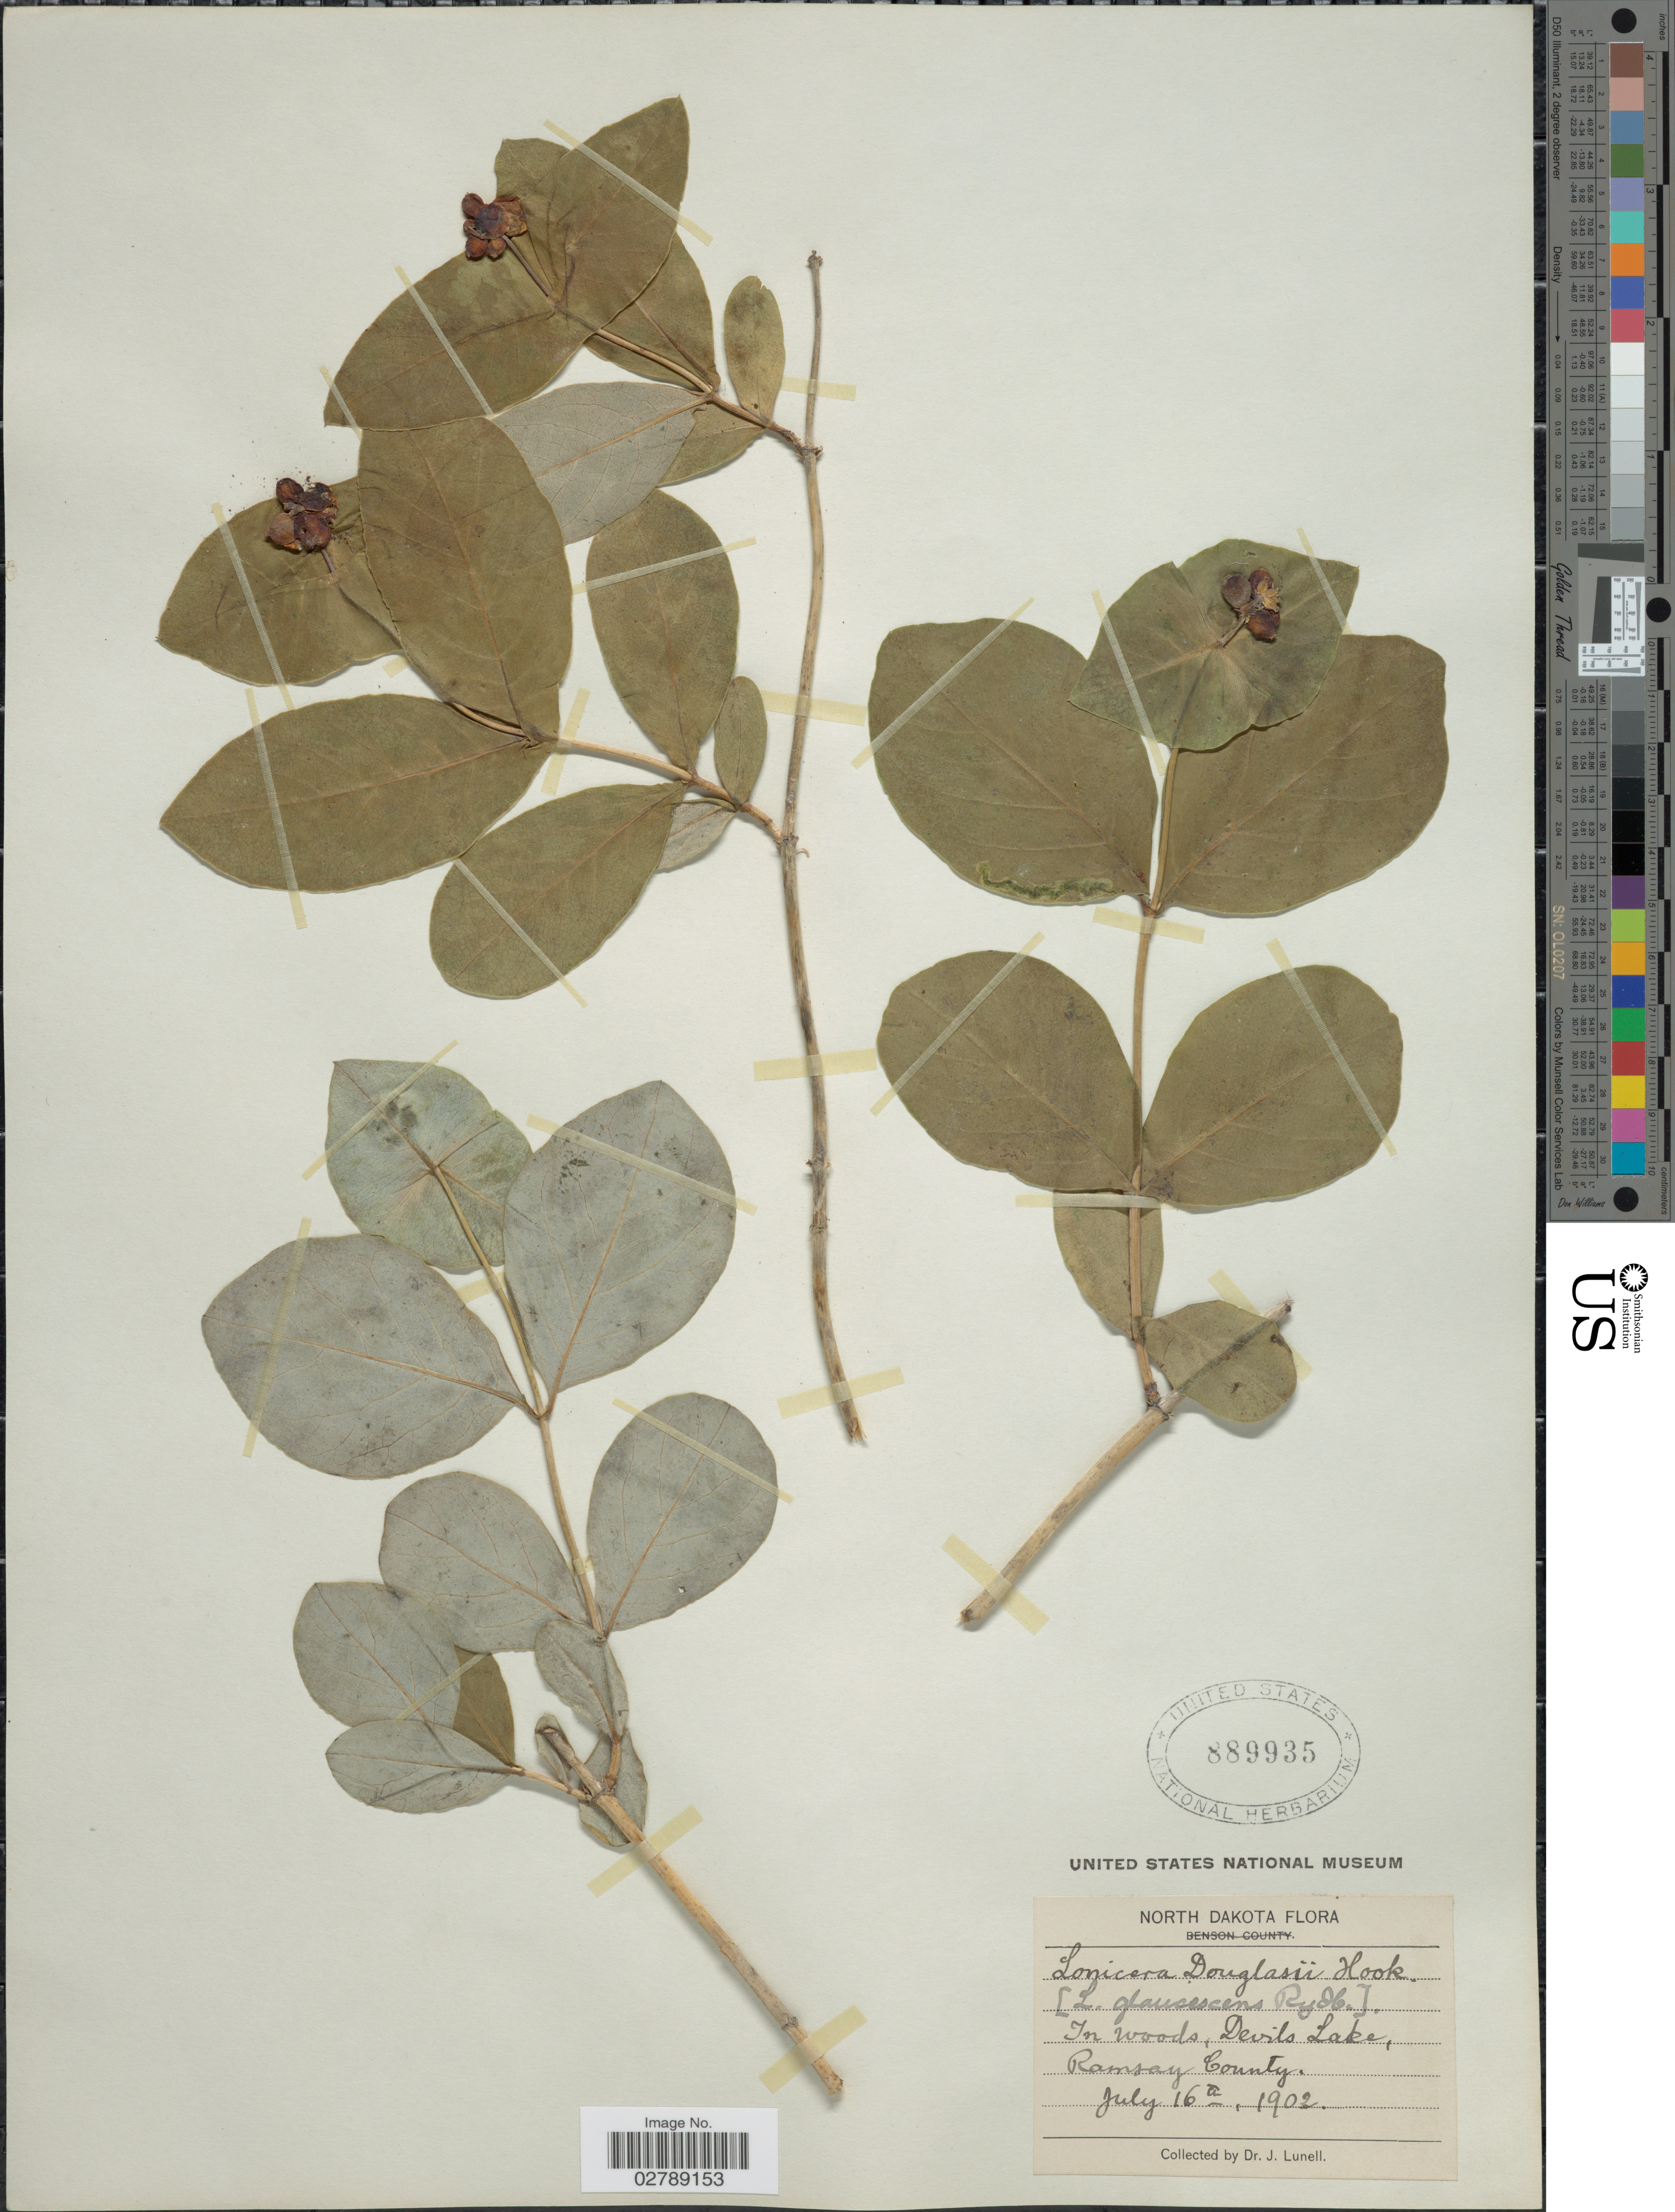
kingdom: Plantae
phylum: Tracheophyta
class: Magnoliopsida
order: Dipsacales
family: Caprifoliaceae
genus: Lonicera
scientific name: Lonicera dioica var. glaucescens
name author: (Rydb.) Butters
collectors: J. Lunell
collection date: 1902-07-16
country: United States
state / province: North Dakota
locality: In woods, Devils Lake. Ramsay County.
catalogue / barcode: US 889936